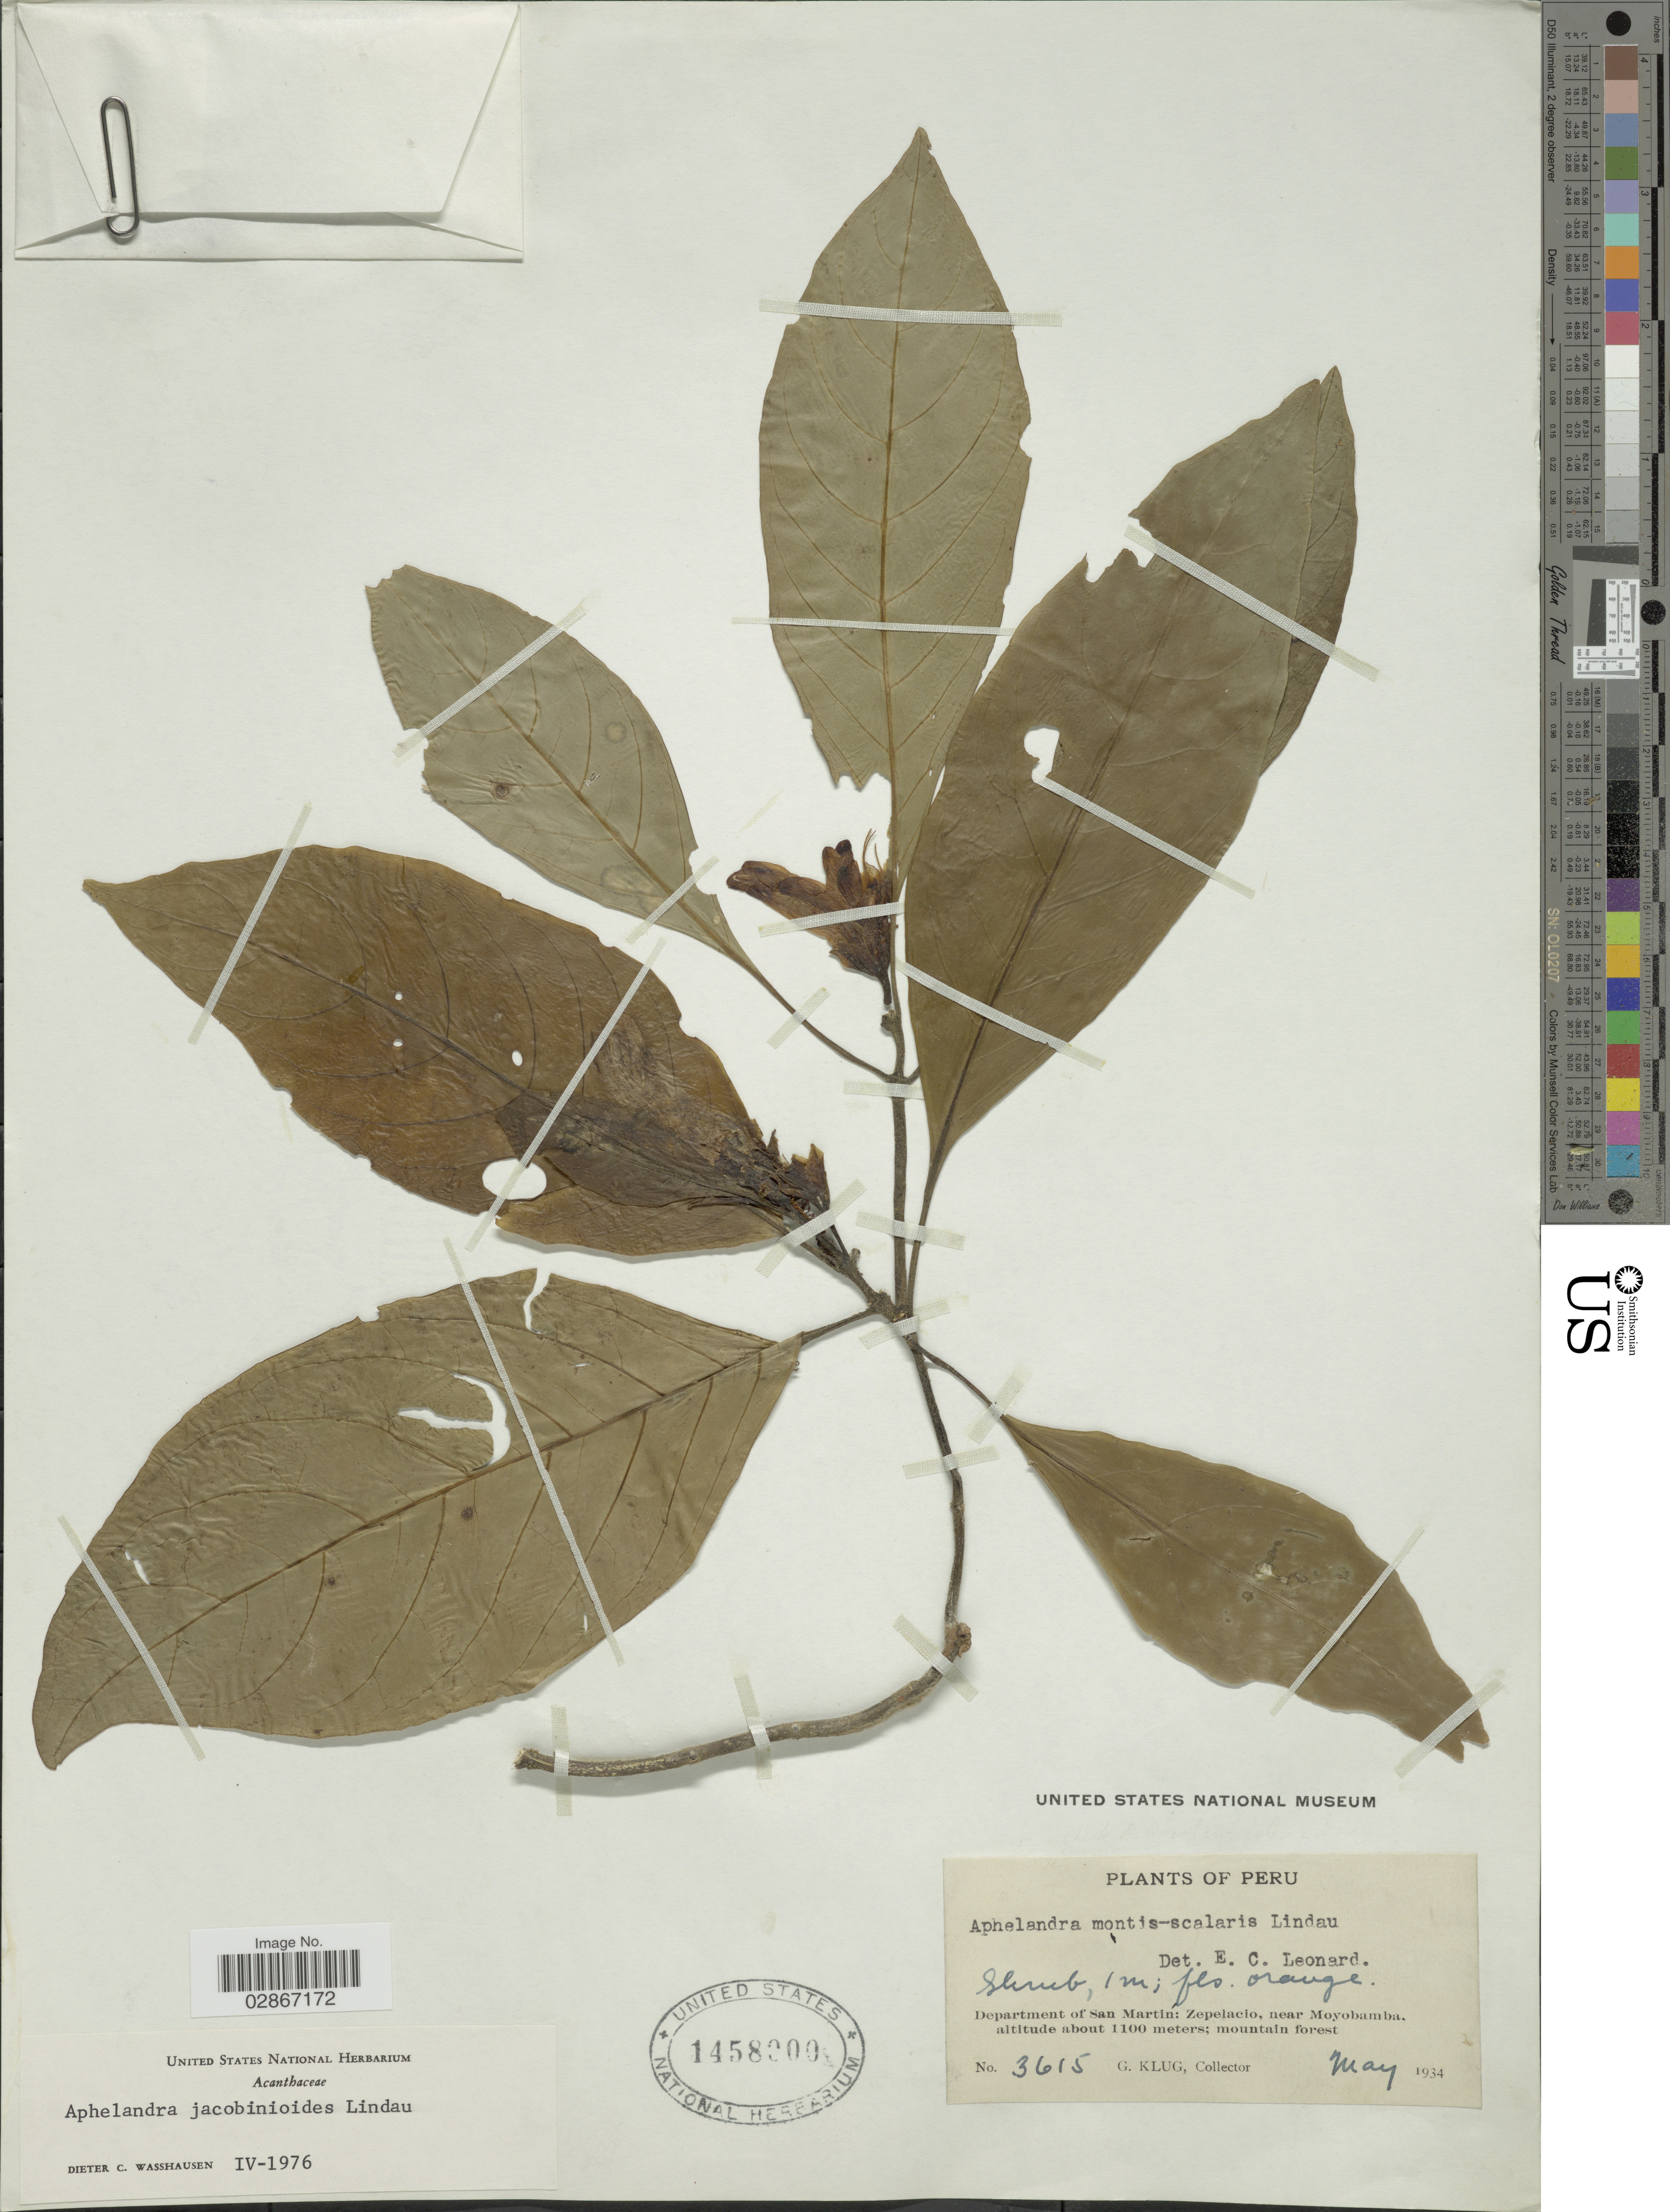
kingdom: Plantae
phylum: Tracheophyta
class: Magnoliopsida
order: Lamiales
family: Acanthaceae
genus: Aphelandra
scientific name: Aphelandra jacobinioides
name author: Lindau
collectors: G. Klug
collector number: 3615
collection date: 1934-05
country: Peru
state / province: San Martín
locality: Department of San Martin: Zepelacio, near Moyobamba.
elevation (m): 1100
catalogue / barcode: US 1458000